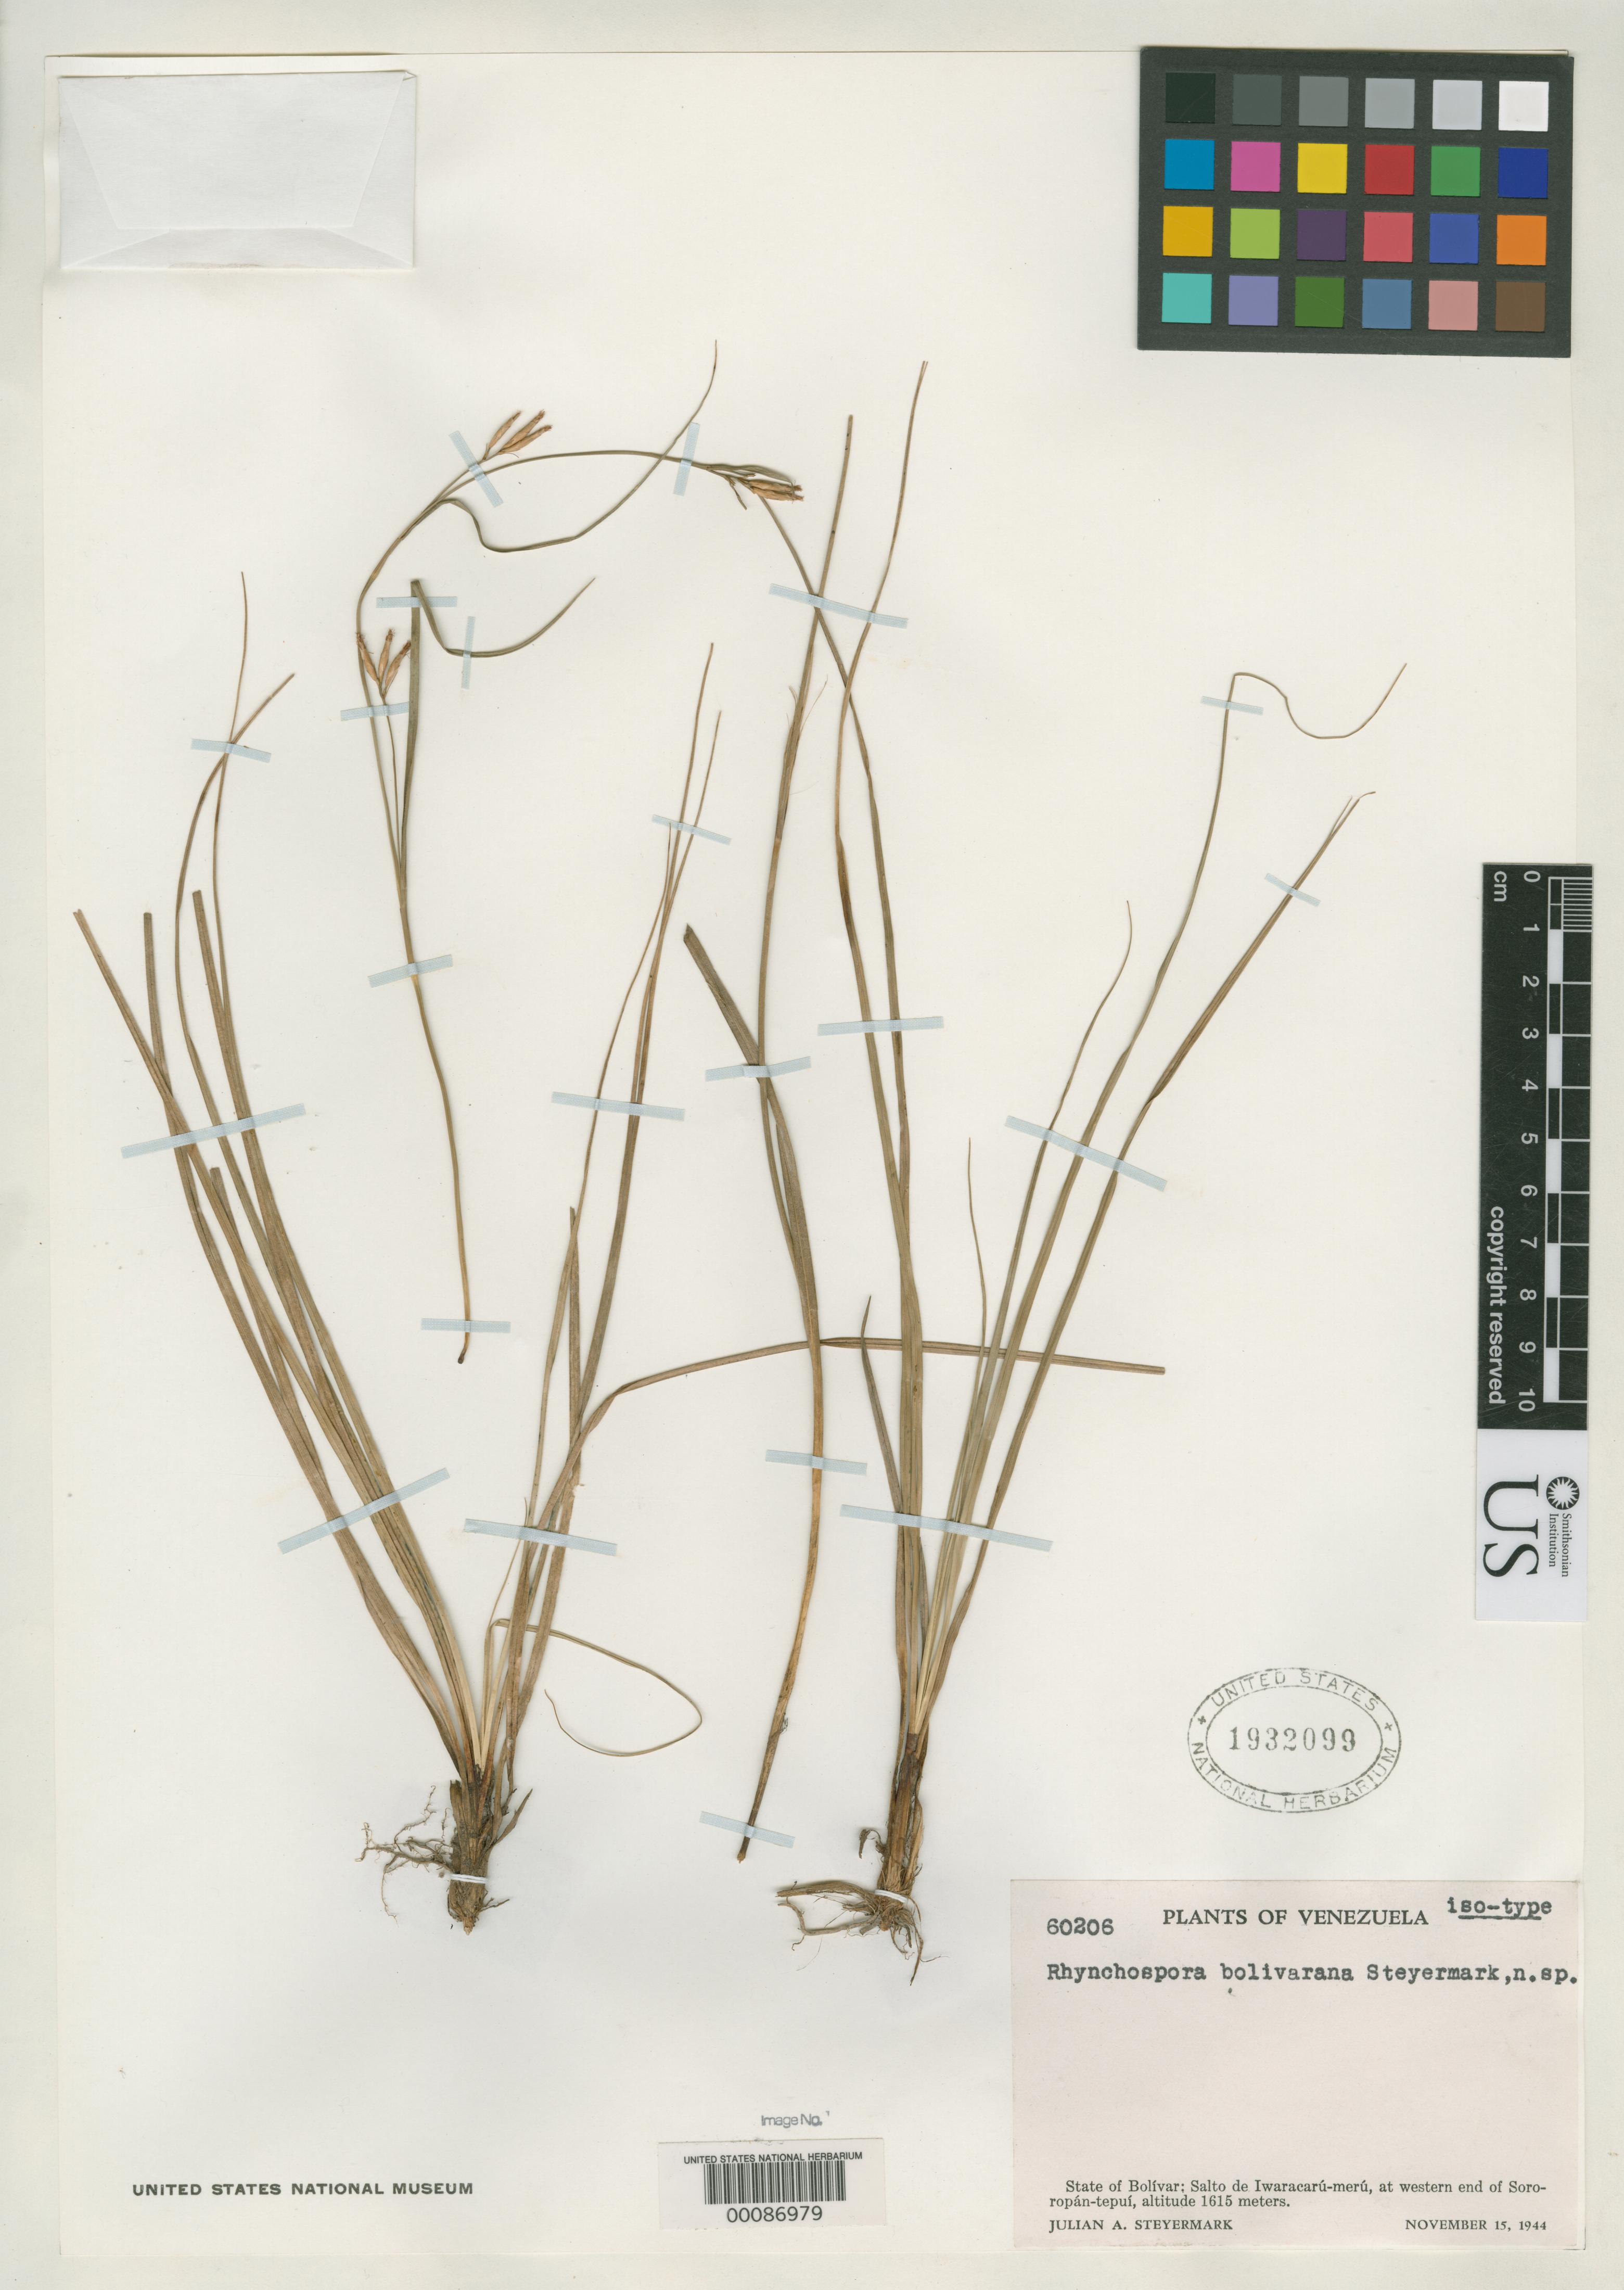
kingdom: Plantae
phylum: Tracheophyta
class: Liliopsida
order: Poales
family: Cyperaceae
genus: Rhynchospora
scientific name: Rhynchospora bolivarana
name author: Steyerm.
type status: Isotype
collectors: J. Steyermark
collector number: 60206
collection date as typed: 15 Nov 1944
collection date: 1944-11-15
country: Venezuela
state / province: Bolivar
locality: Salto de Iwaracaru-meru, Sororopan-tepui.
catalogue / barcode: US 1932099